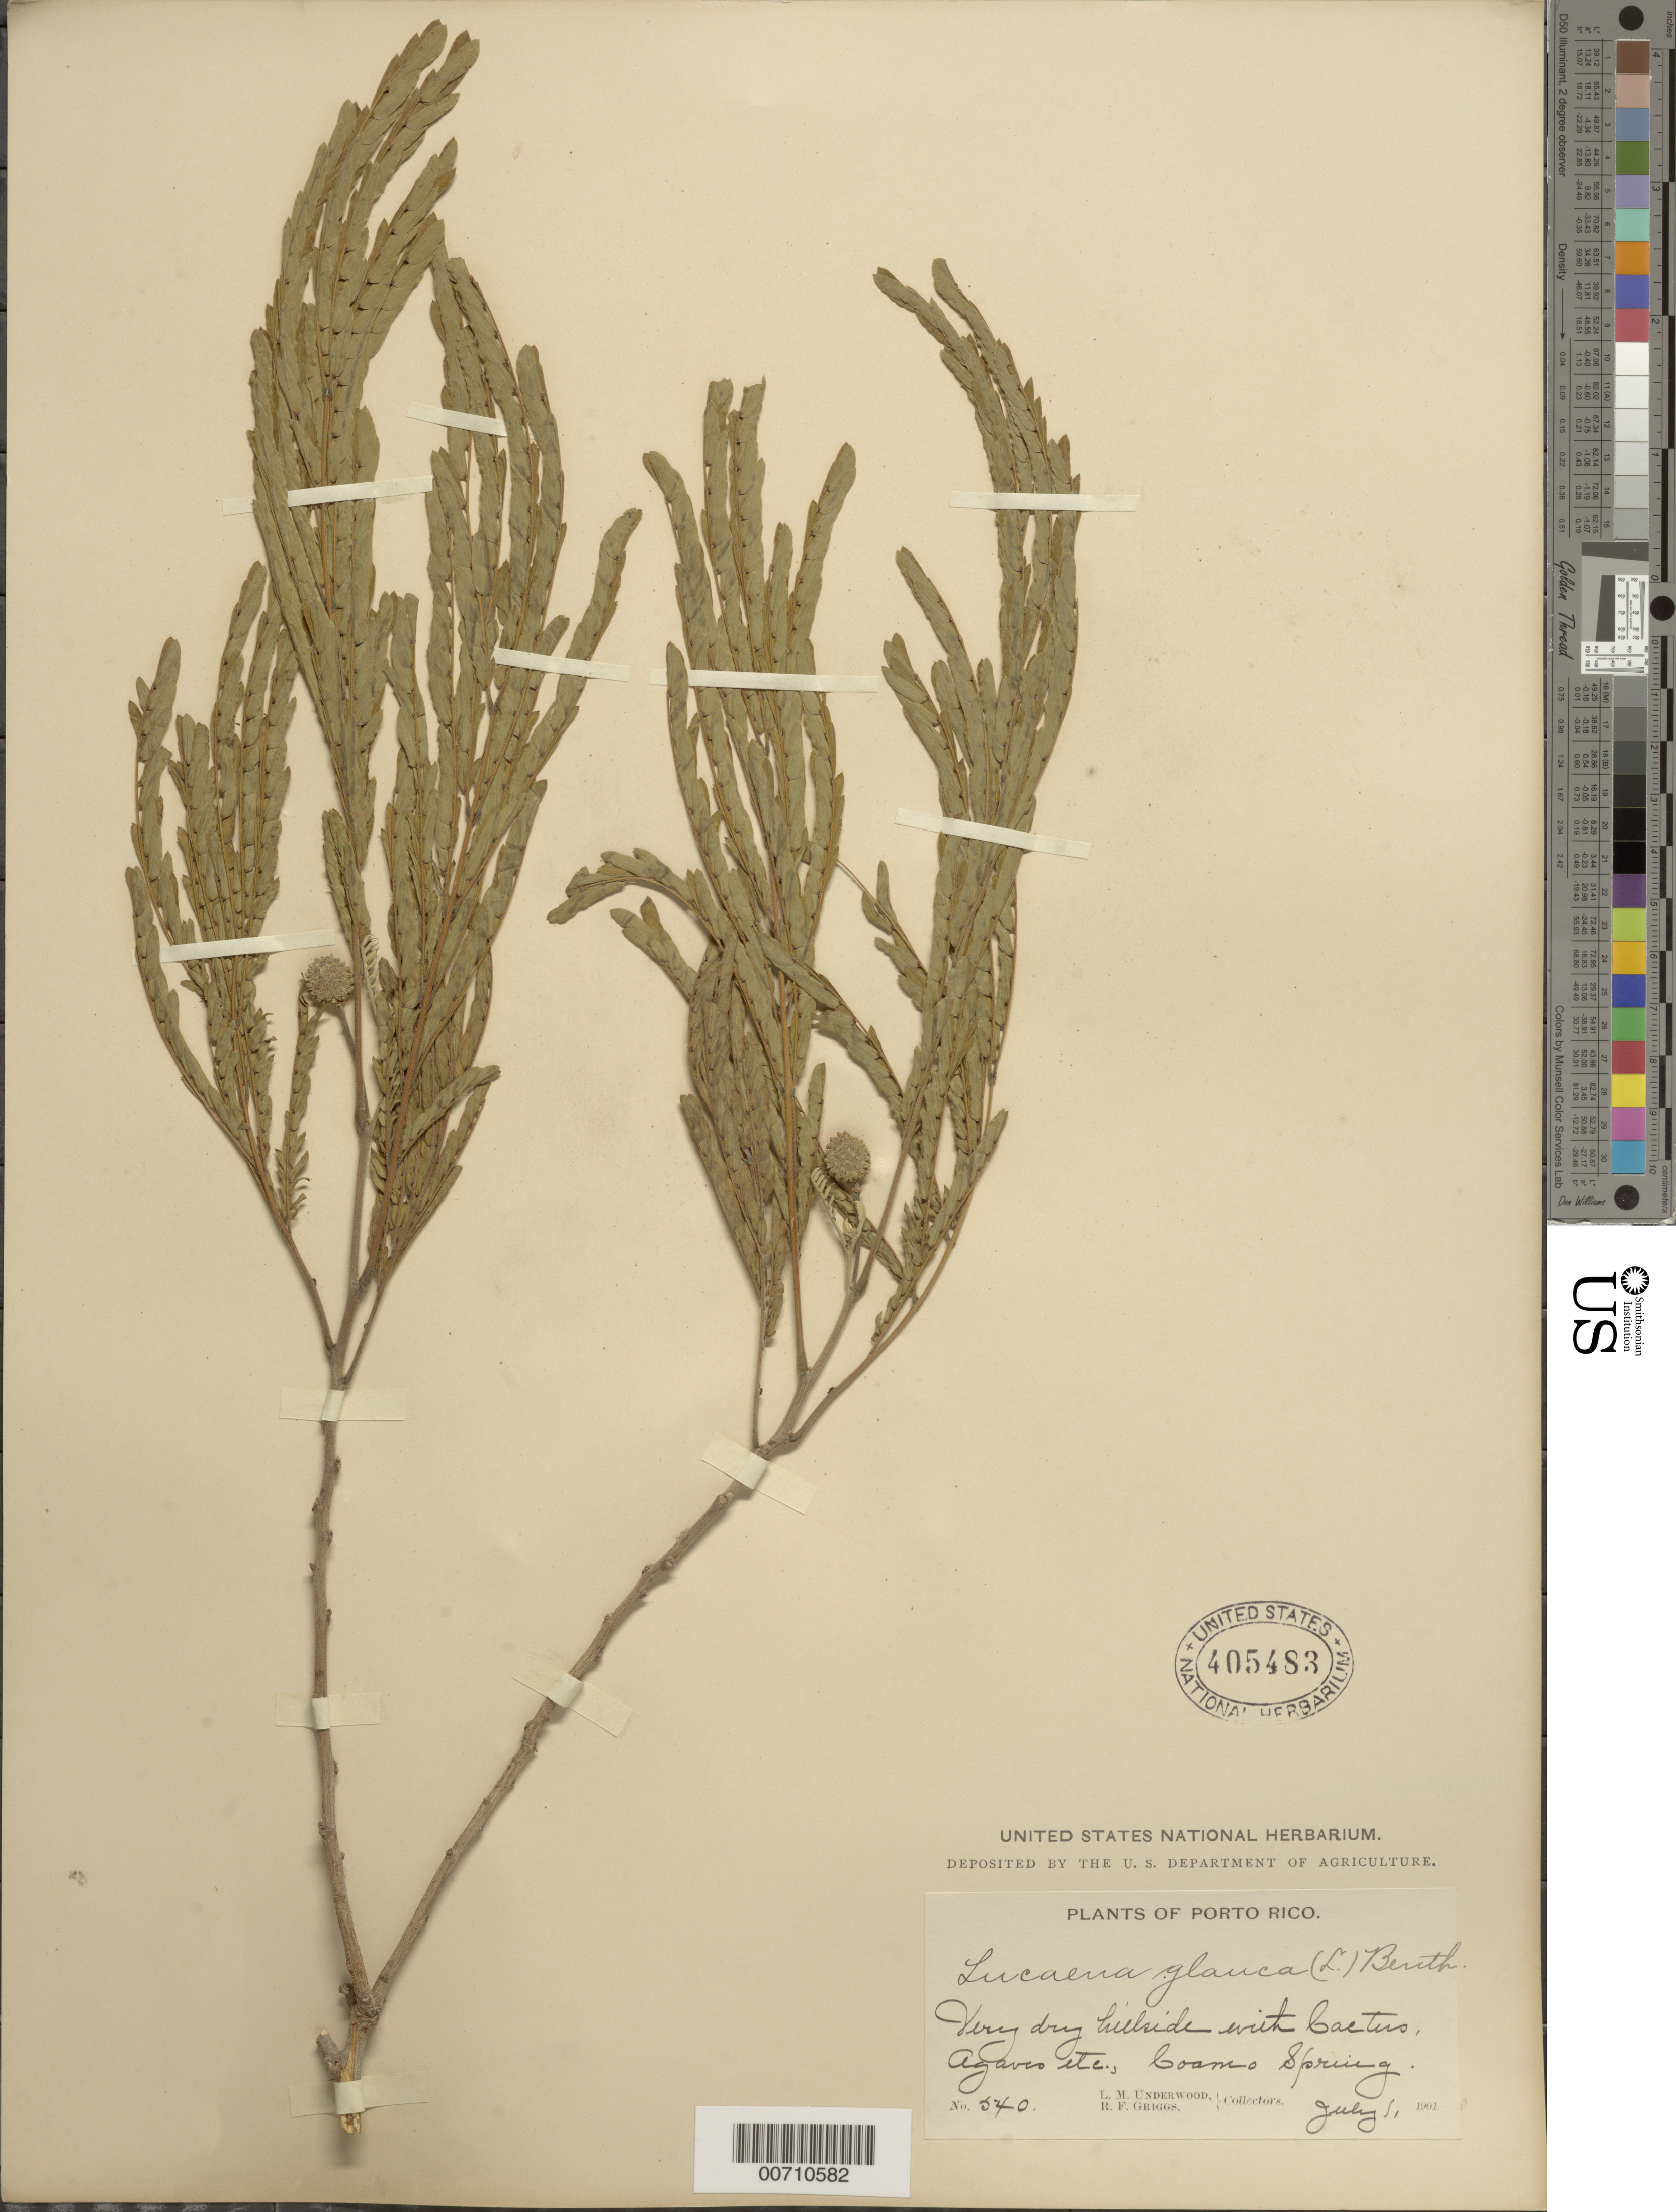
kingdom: Plantae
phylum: Tracheophyta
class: Magnoliopsida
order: Fabales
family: Fabaceae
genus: Leucaena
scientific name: Leucaena leucocephala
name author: (Lam.) de Wit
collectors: L. M. Underwood & R. F. Griggs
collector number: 540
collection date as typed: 01 Jul 1901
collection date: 1901-07-01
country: Puerto Rico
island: Greater Antilles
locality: Coamo Springs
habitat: Very dry hillsides w/cactus, agaves, etc.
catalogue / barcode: US 405483